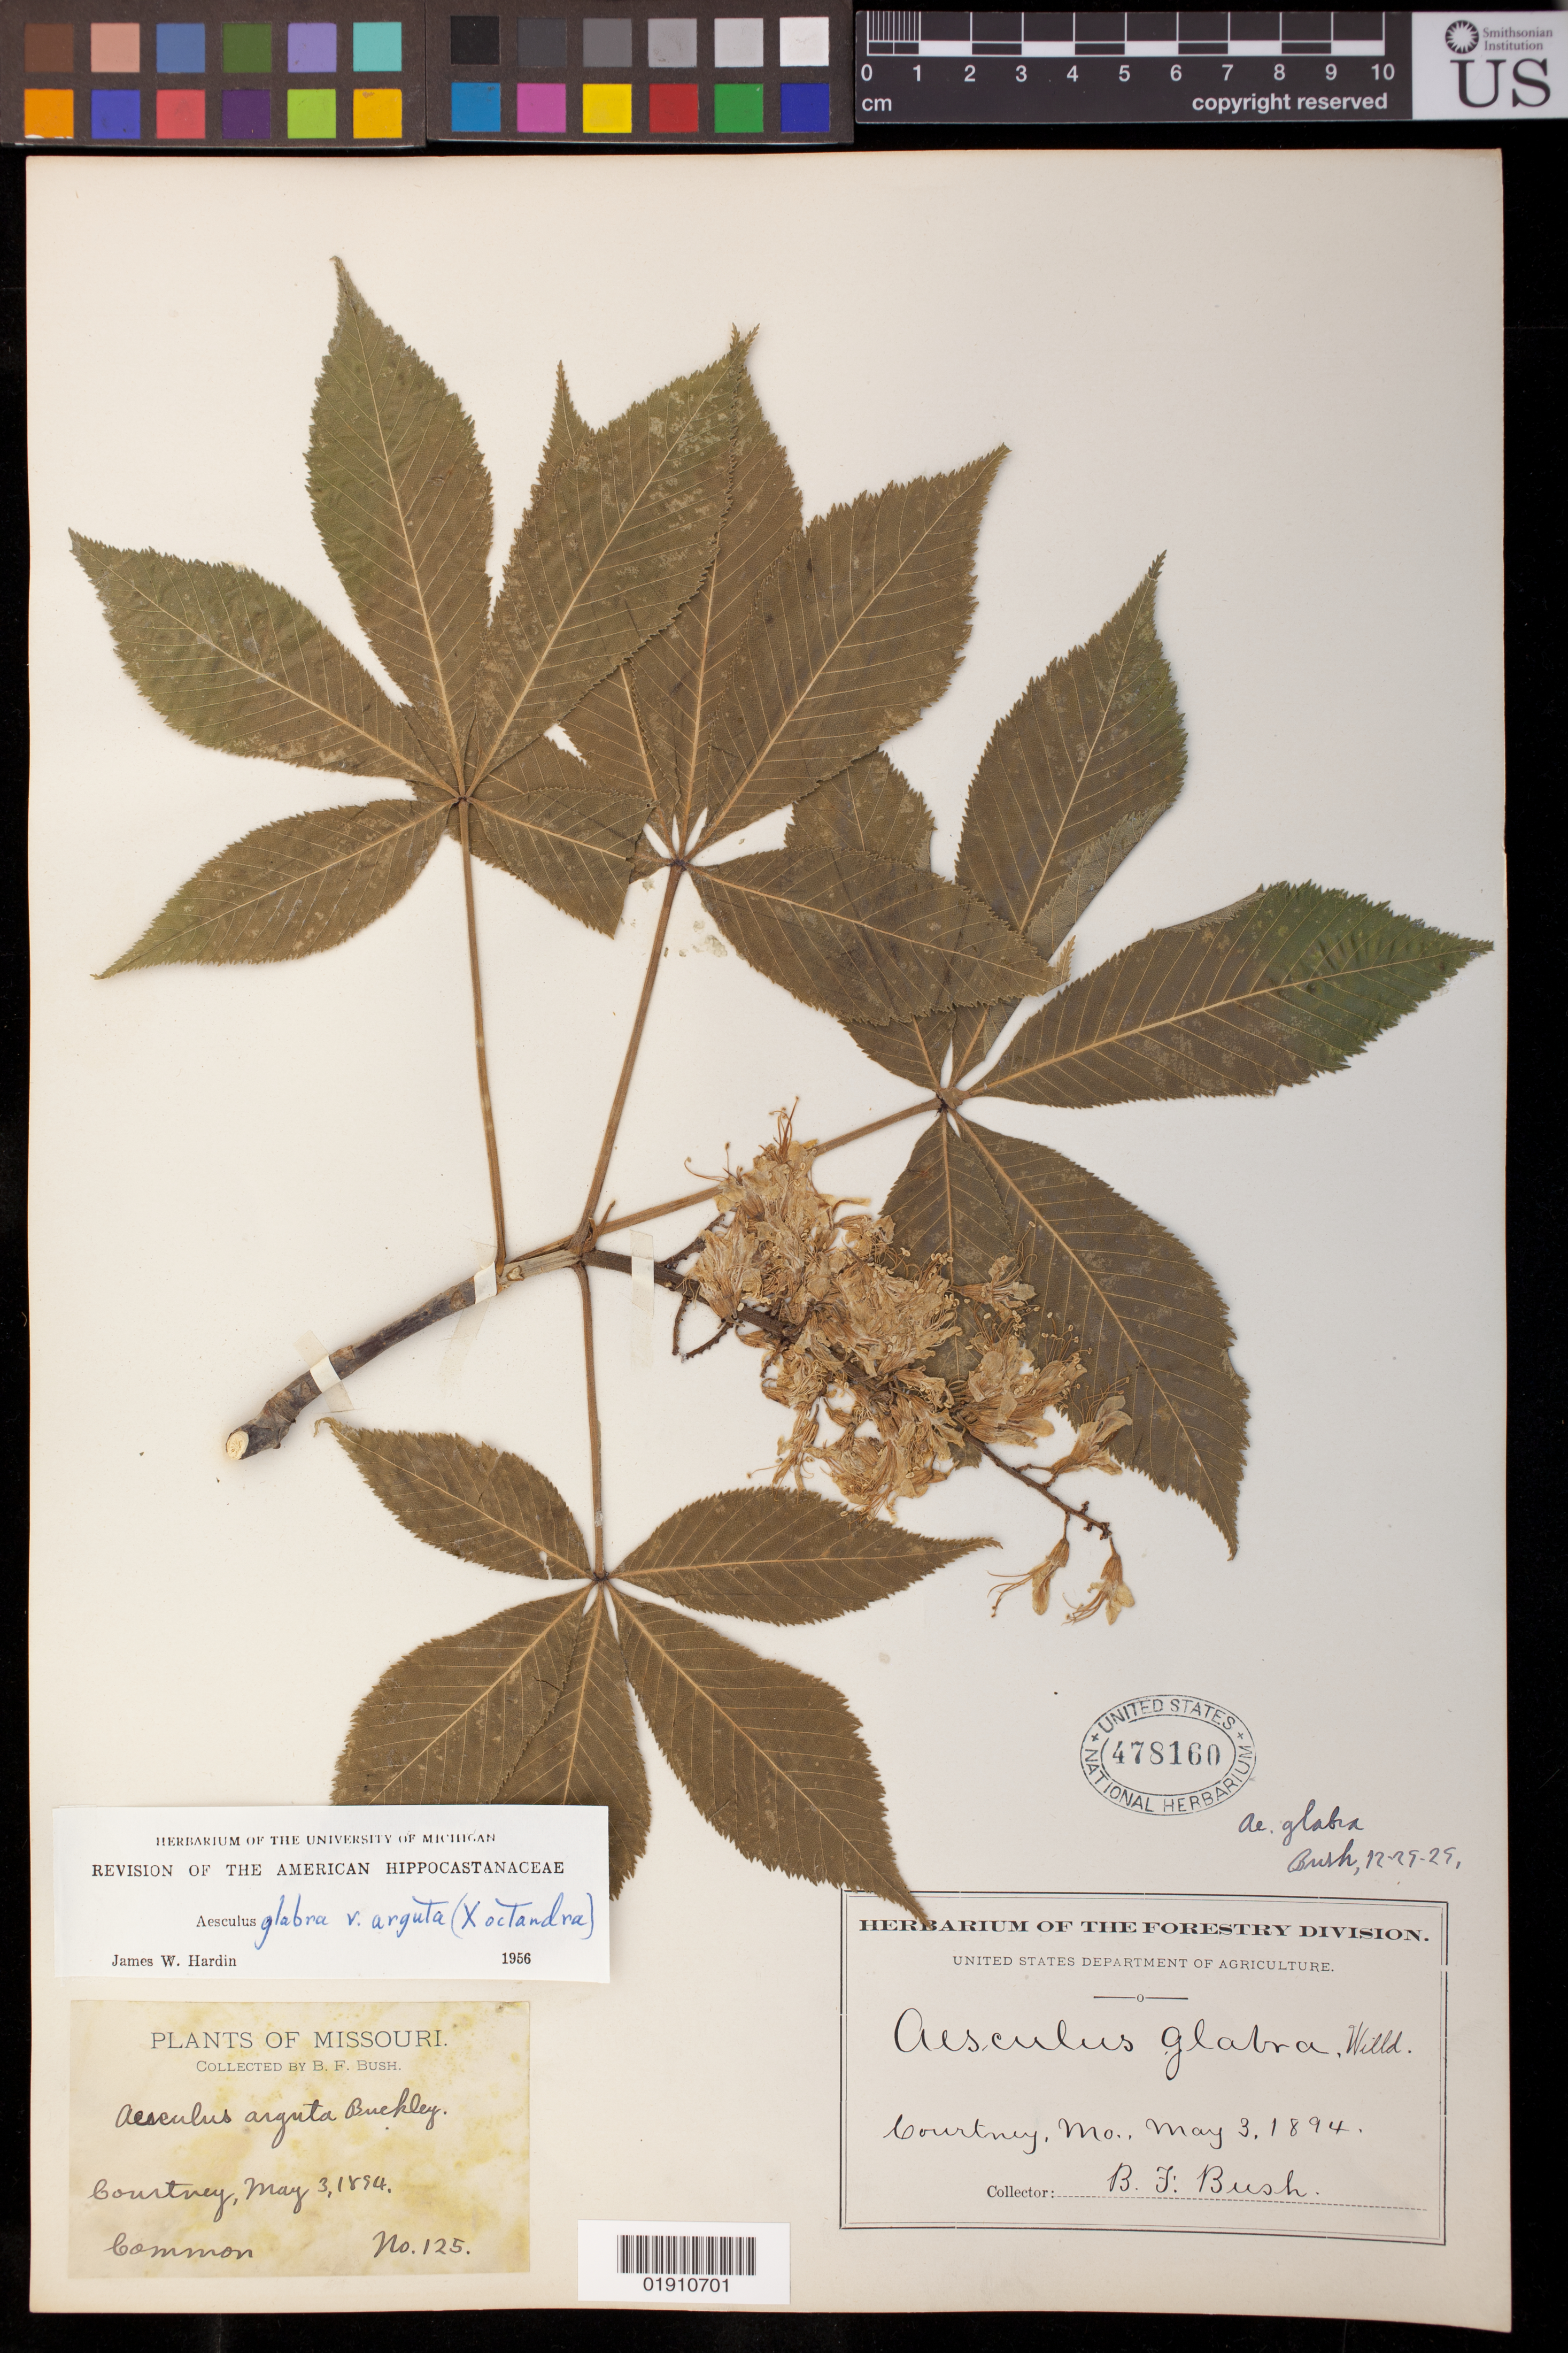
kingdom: Plantae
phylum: Tracheophyta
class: Magnoliopsida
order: Sapindales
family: Sapindaceae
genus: Aesculus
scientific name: Aesculus glabra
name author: Willd.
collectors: B. F. Bush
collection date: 1894-05-03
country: United States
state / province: Missouri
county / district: Jackson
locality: Courtney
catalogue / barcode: US 478160